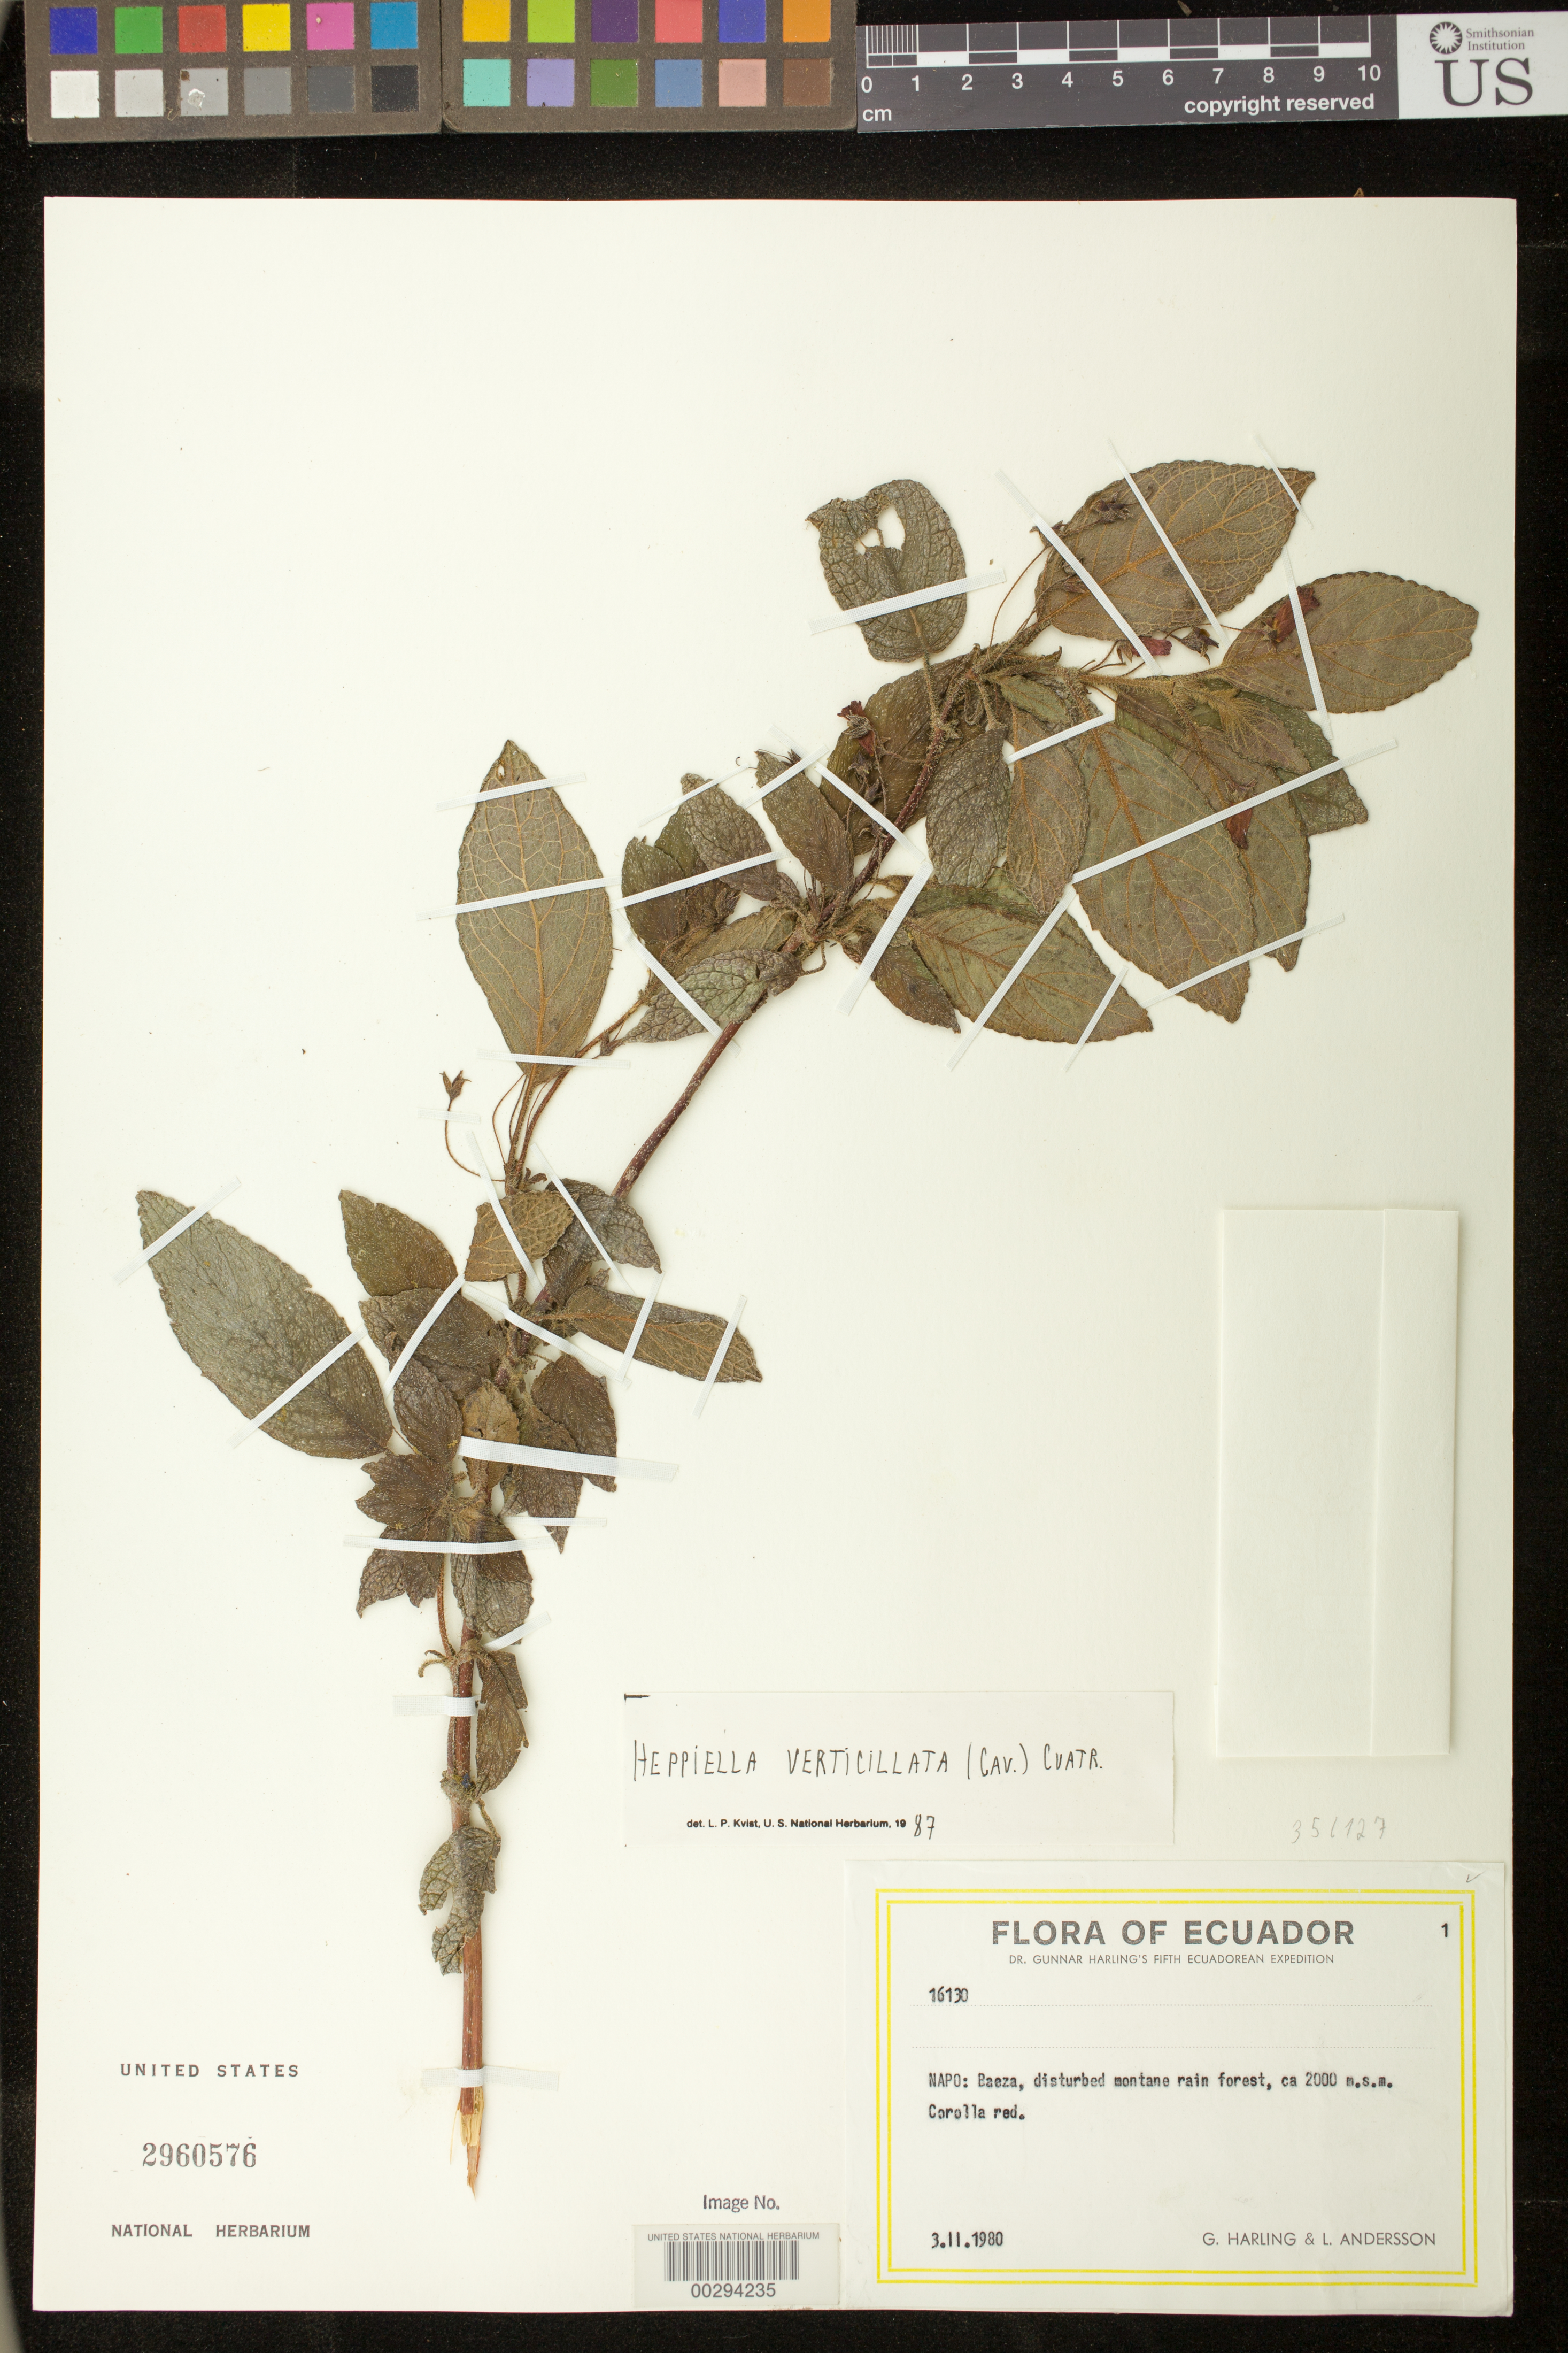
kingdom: Plantae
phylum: Tracheophyta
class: Magnoliopsida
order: Lamiales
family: Gesneriaceae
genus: Heppiella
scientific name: Heppiella verticillata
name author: (Cav.) Cuatrec.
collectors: G. Harling & L. Andersson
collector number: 16130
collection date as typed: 03 Feb 1980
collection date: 1980-02-03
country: Ecuador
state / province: Napo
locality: Baeza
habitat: Disturbed montane rain forest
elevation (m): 2000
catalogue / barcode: US 2960576